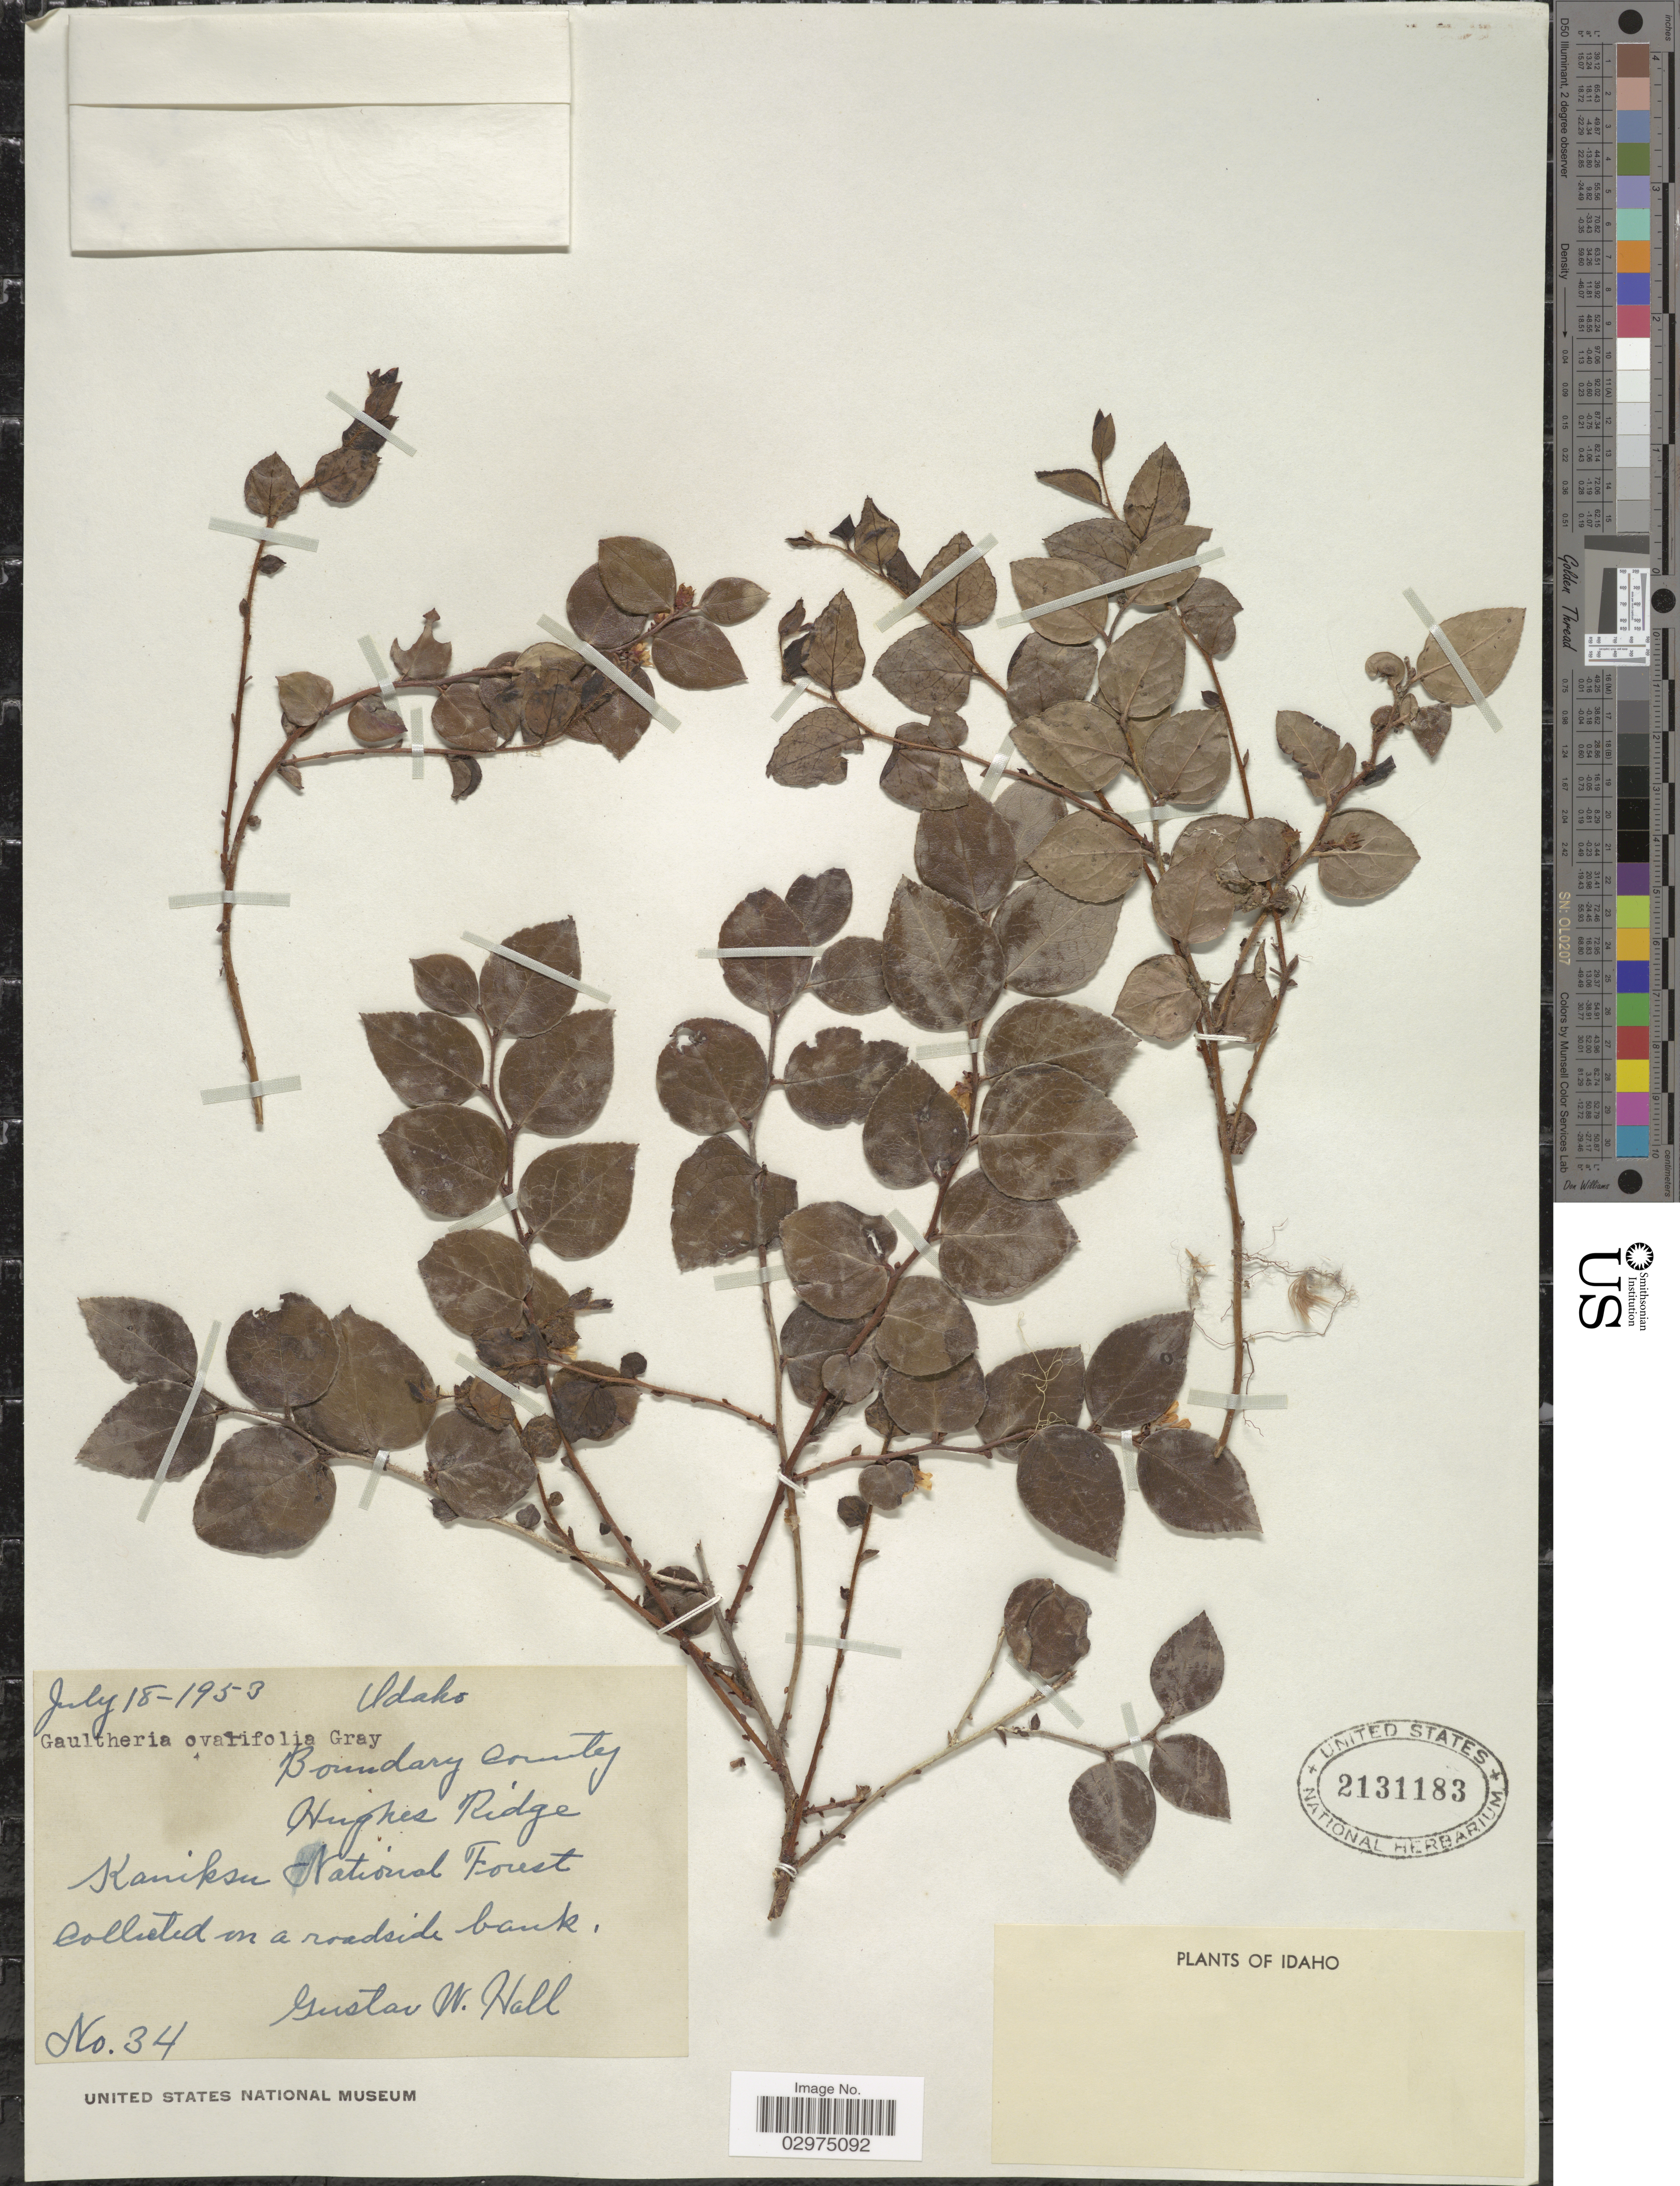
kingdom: Plantae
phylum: Tracheophyta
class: Magnoliopsida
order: Ericales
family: Ericaceae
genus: Gaultheria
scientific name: Gaultheria ovatifolia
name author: A. Gray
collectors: G. Hall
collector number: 34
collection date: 1953-07-18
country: United States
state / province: Idaho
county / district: Boundary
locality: Hughes Ridge. Kaniksu National Forest.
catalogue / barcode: US 2131183